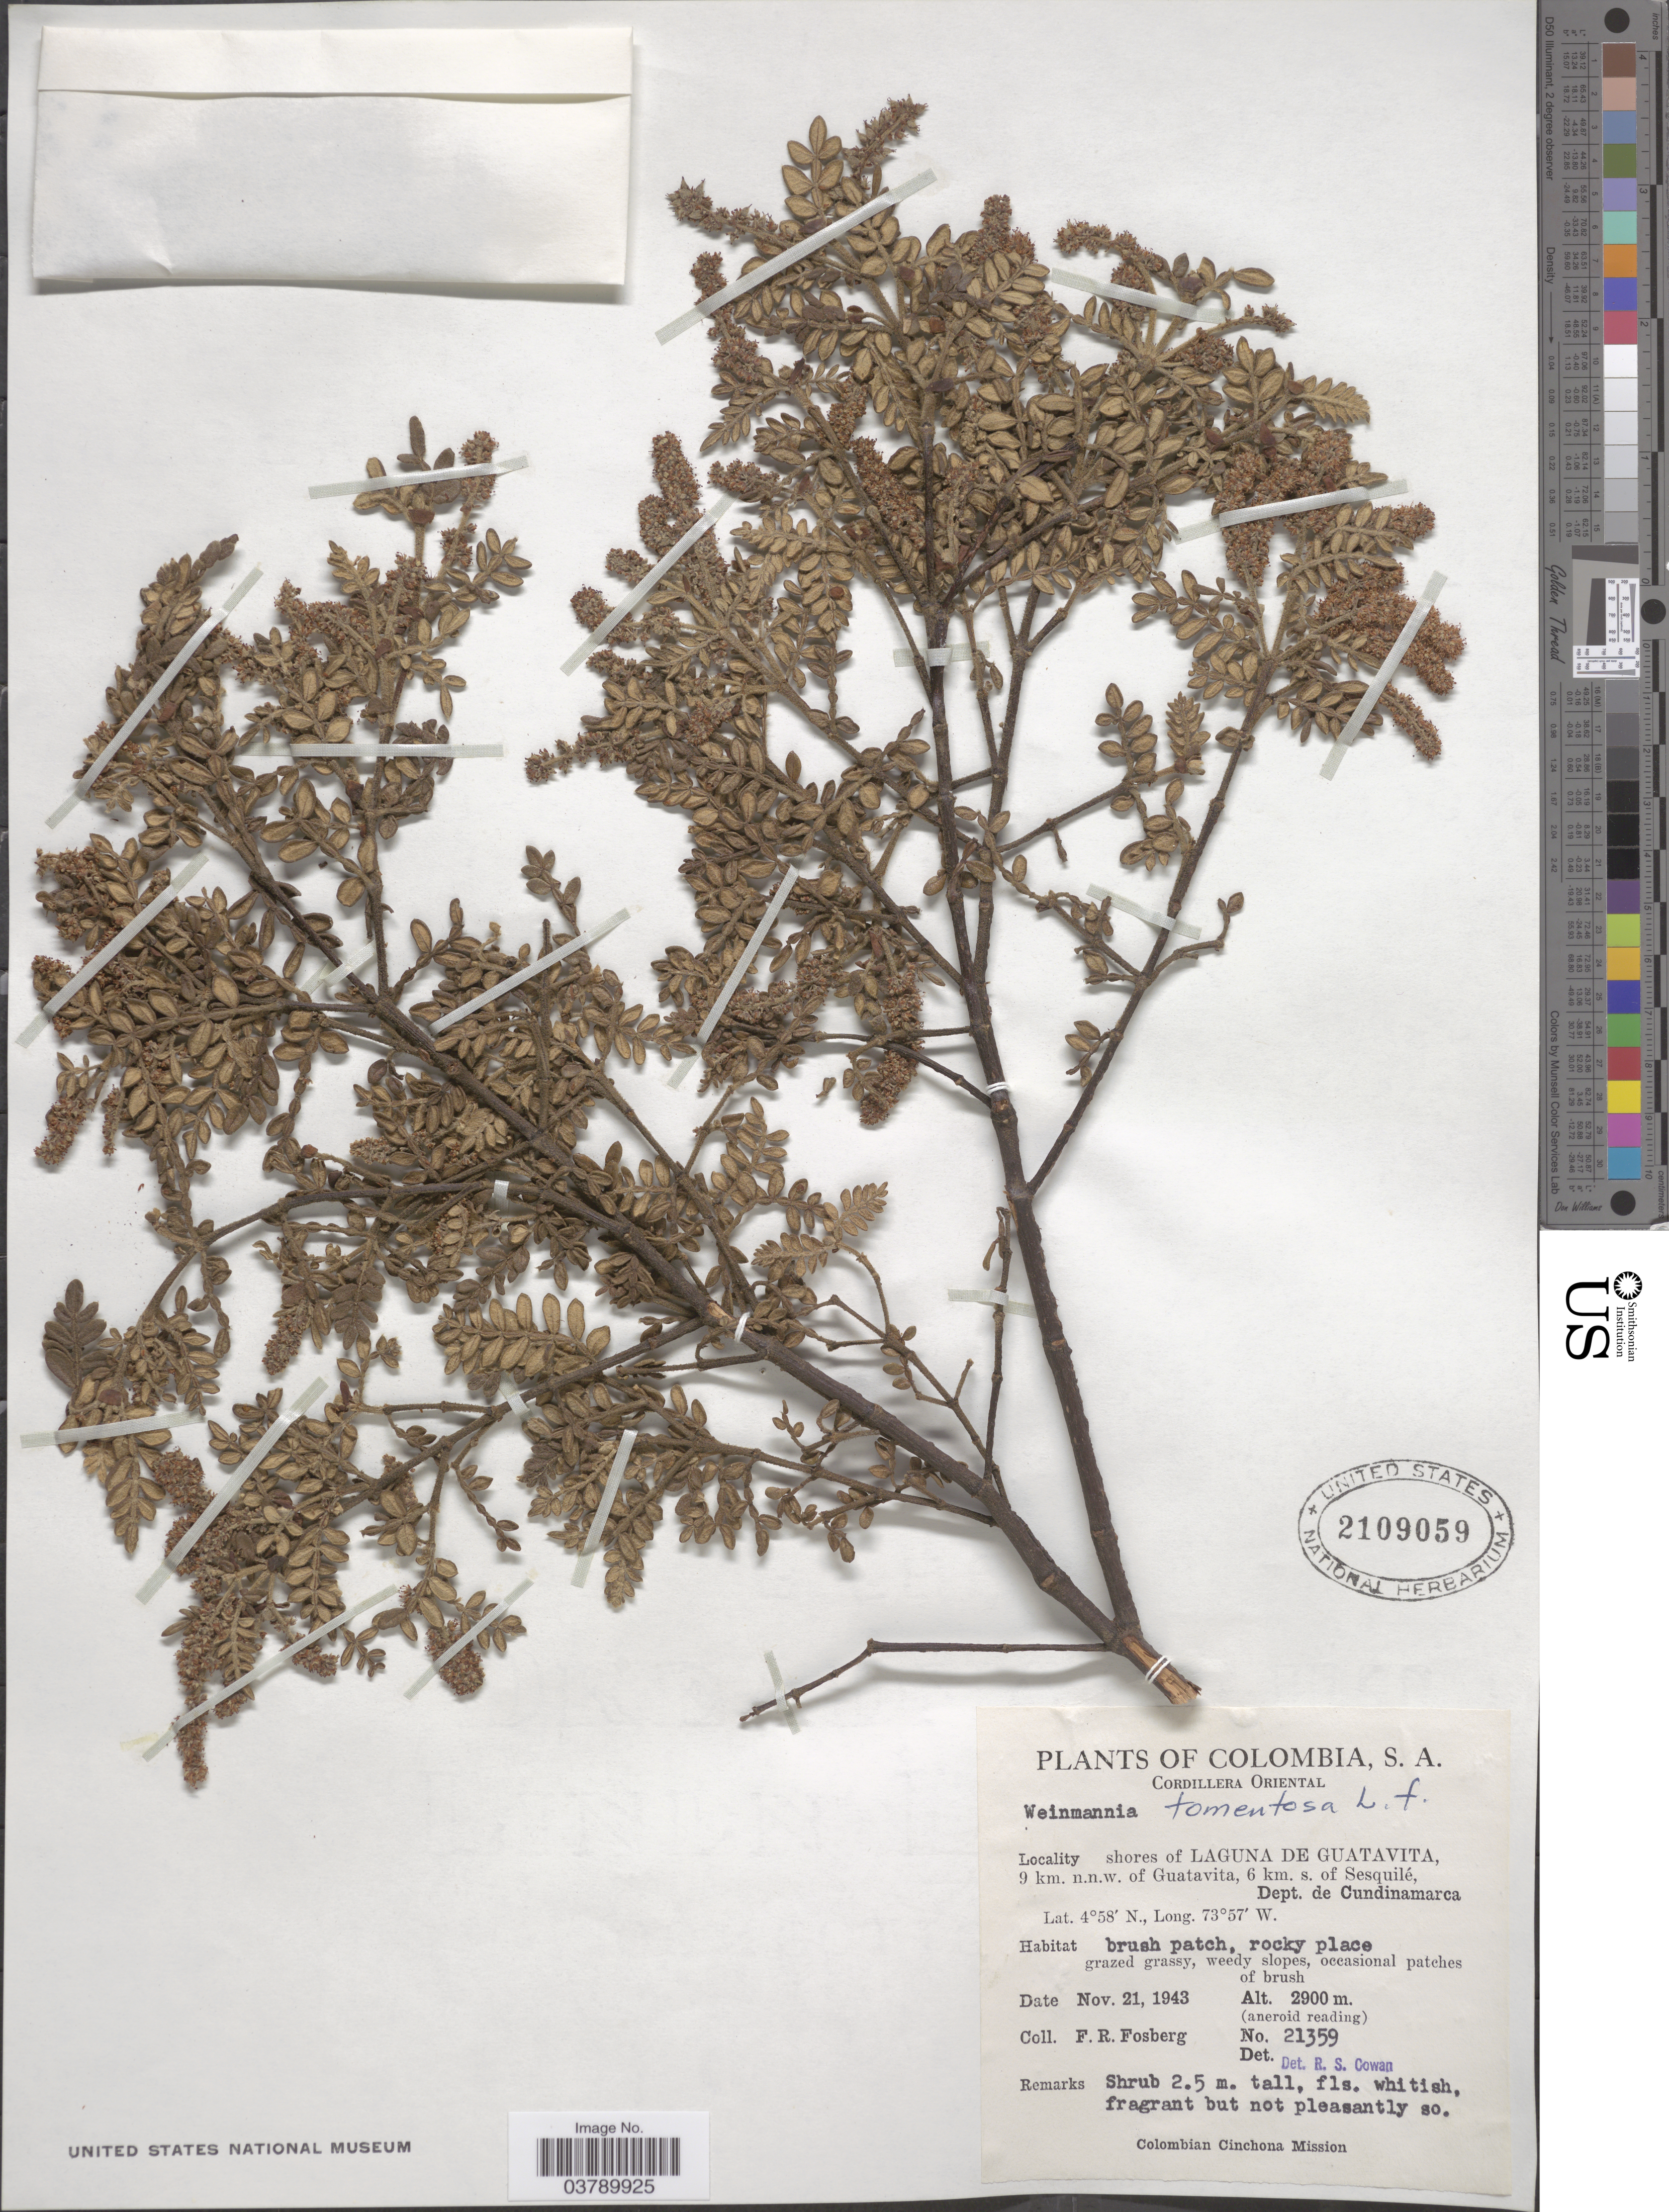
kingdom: Plantae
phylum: Tracheophyta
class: Magnoliopsida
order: Oxalidales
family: Cunoniaceae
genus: Weinmannia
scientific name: Weinmannia tomentosa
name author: L.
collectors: F. R. Fosberg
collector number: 21359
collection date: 1943-11-21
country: Colombia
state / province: Cundinamarca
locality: Cordillera Oriental. Shores of Laguna de Guatavita, 9 km. n.n.w. of Guatavita, 6 km. s. of Sesquilé, Dept. de Cundinamarca.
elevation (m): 2900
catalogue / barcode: US 2109059